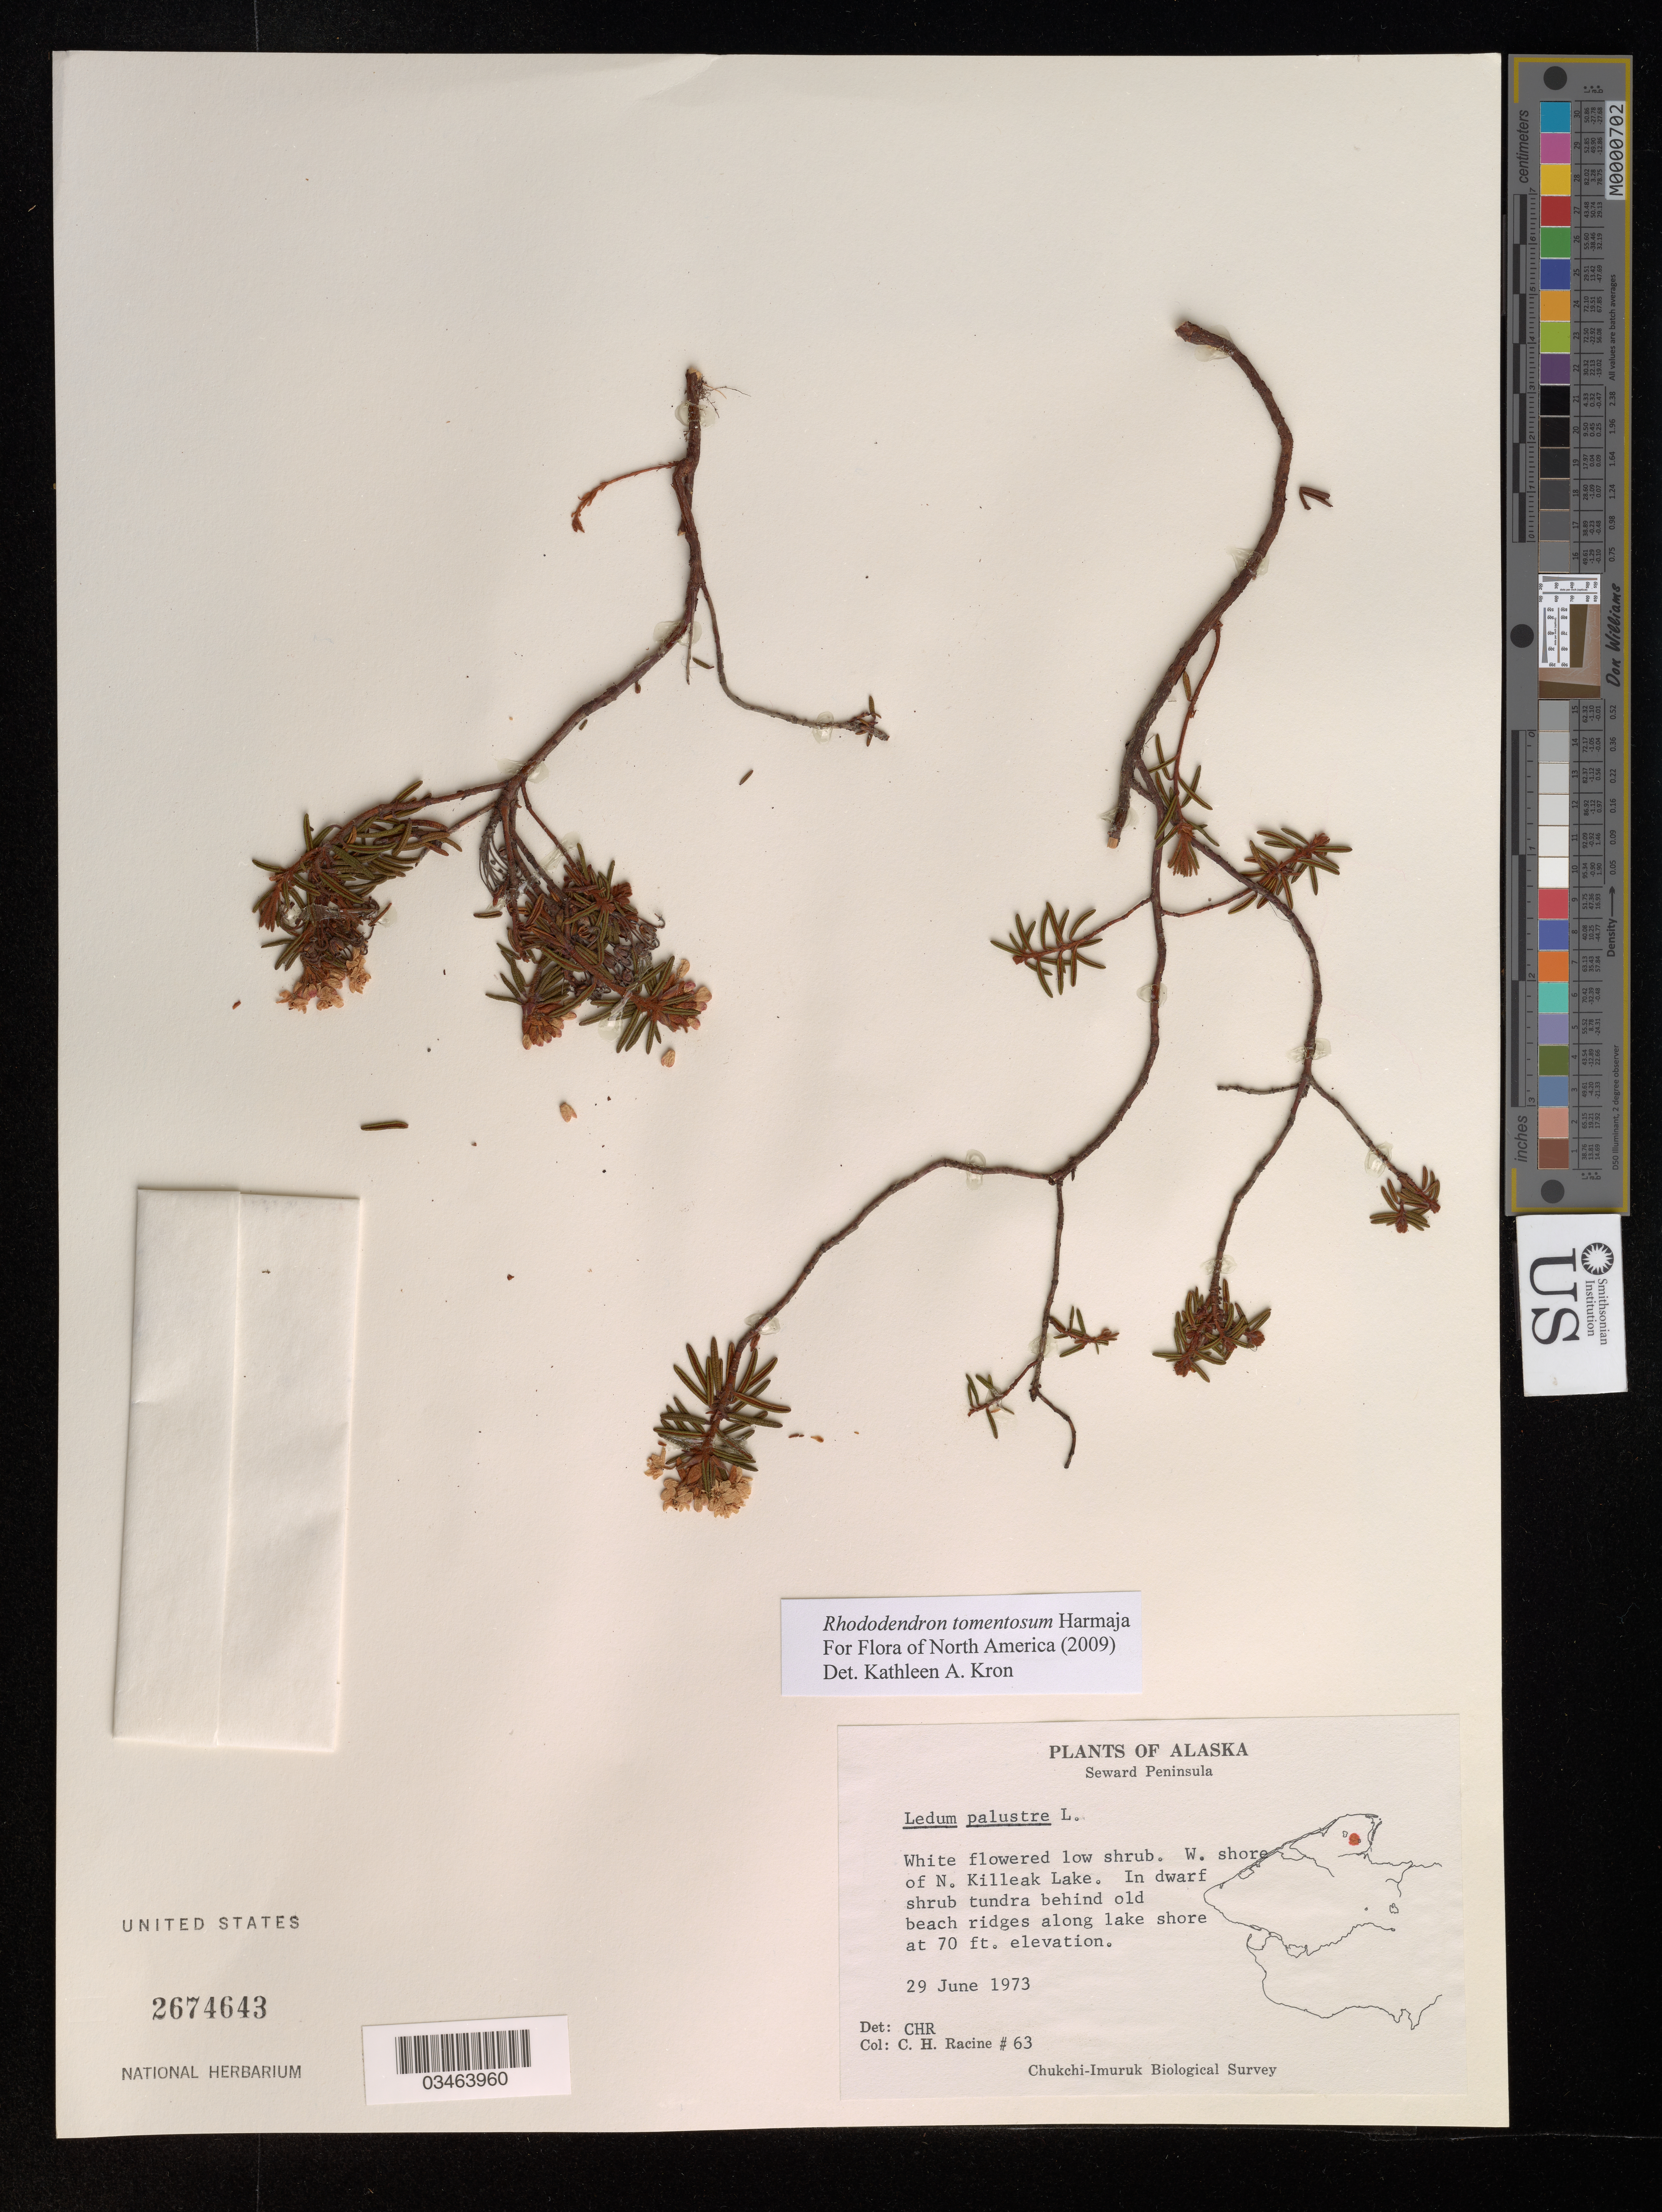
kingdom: Plantae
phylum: Tracheophyta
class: Magnoliopsida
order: Ericales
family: Ericaceae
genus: Rhododendron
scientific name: Rhododendron tomentosum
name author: Harmaja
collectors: C. Racine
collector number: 63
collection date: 1973-06-29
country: United States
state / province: Alaska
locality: Seward Peninsula. W. shore of N. Killeak Lake. Chukchi-Imuruk Biological Survey.?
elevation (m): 21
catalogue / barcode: US 2674643